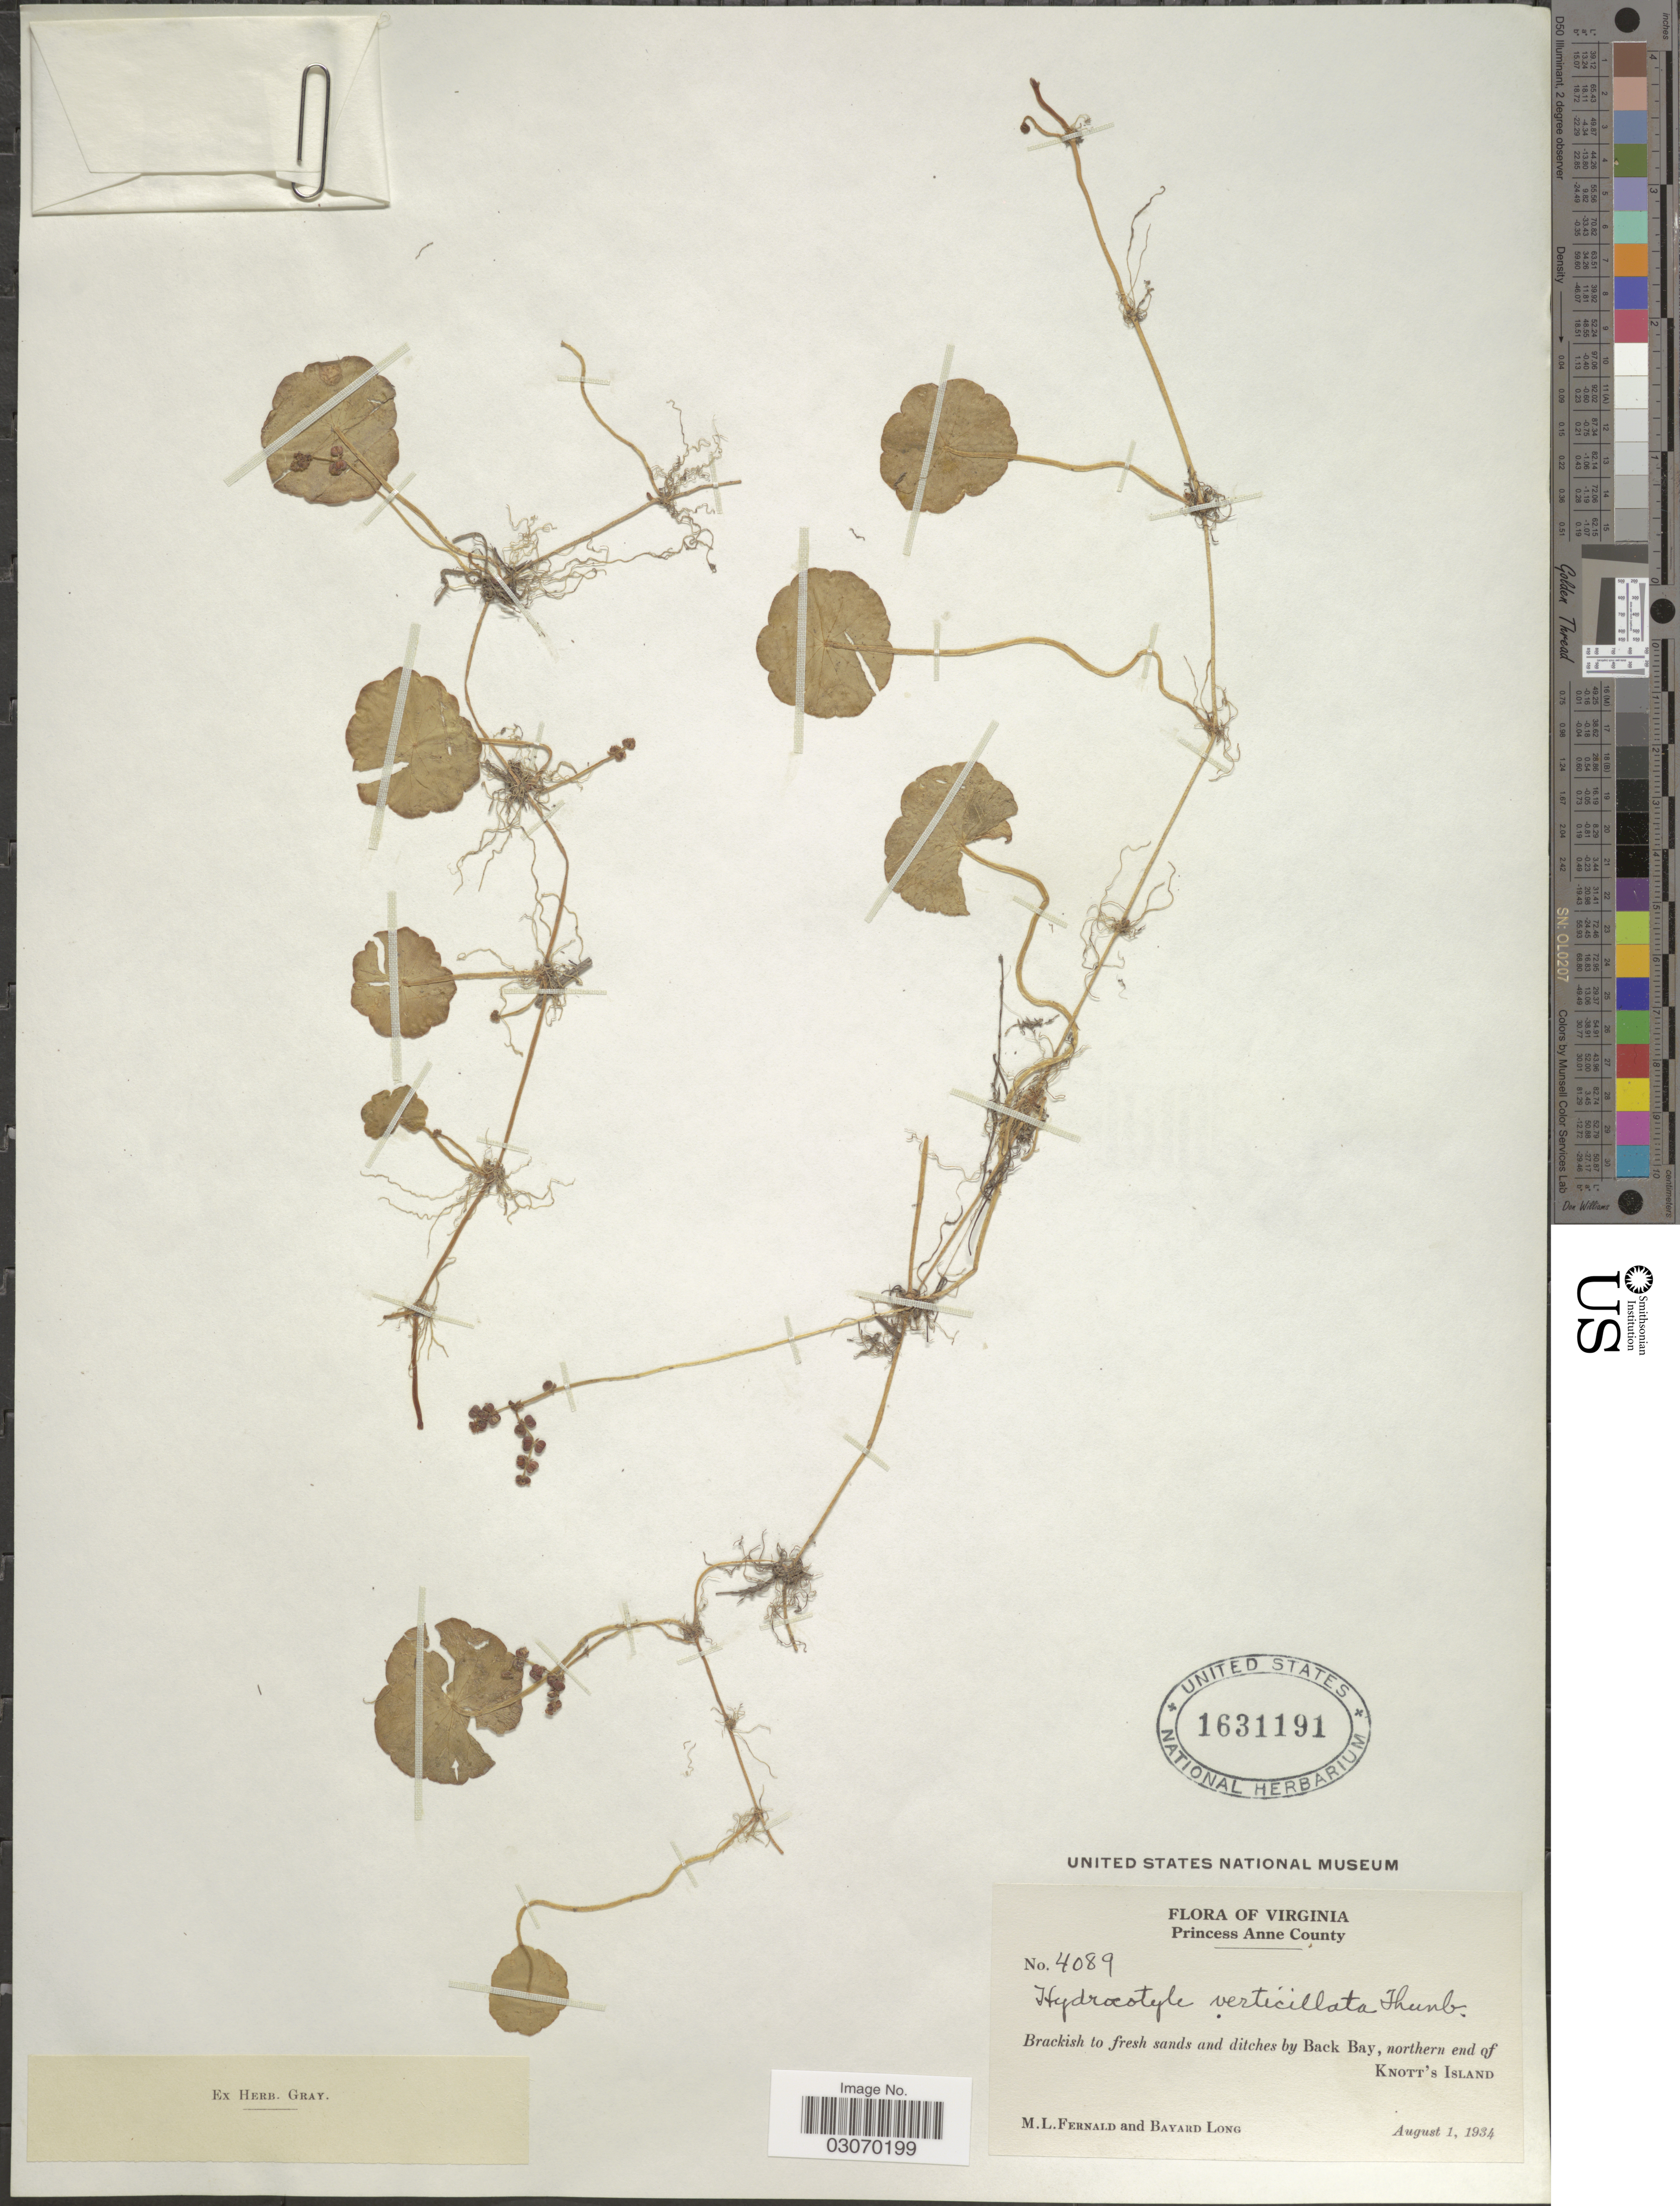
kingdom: Plantae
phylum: Tracheophyta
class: Magnoliopsida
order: Apiales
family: Araliaceae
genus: Hydrocotyle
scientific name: Hydrocotyle verticillata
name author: Thunb.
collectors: M. L. Fernald & B. Long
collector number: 4089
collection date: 1934-08-01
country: United States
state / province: Virginia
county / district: City of Virginia Beach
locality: Princess Anne (=historic county name)County. Brackish to fresh sands and ditches by Back Bay, northern end of Knott's Island.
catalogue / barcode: US 1631191